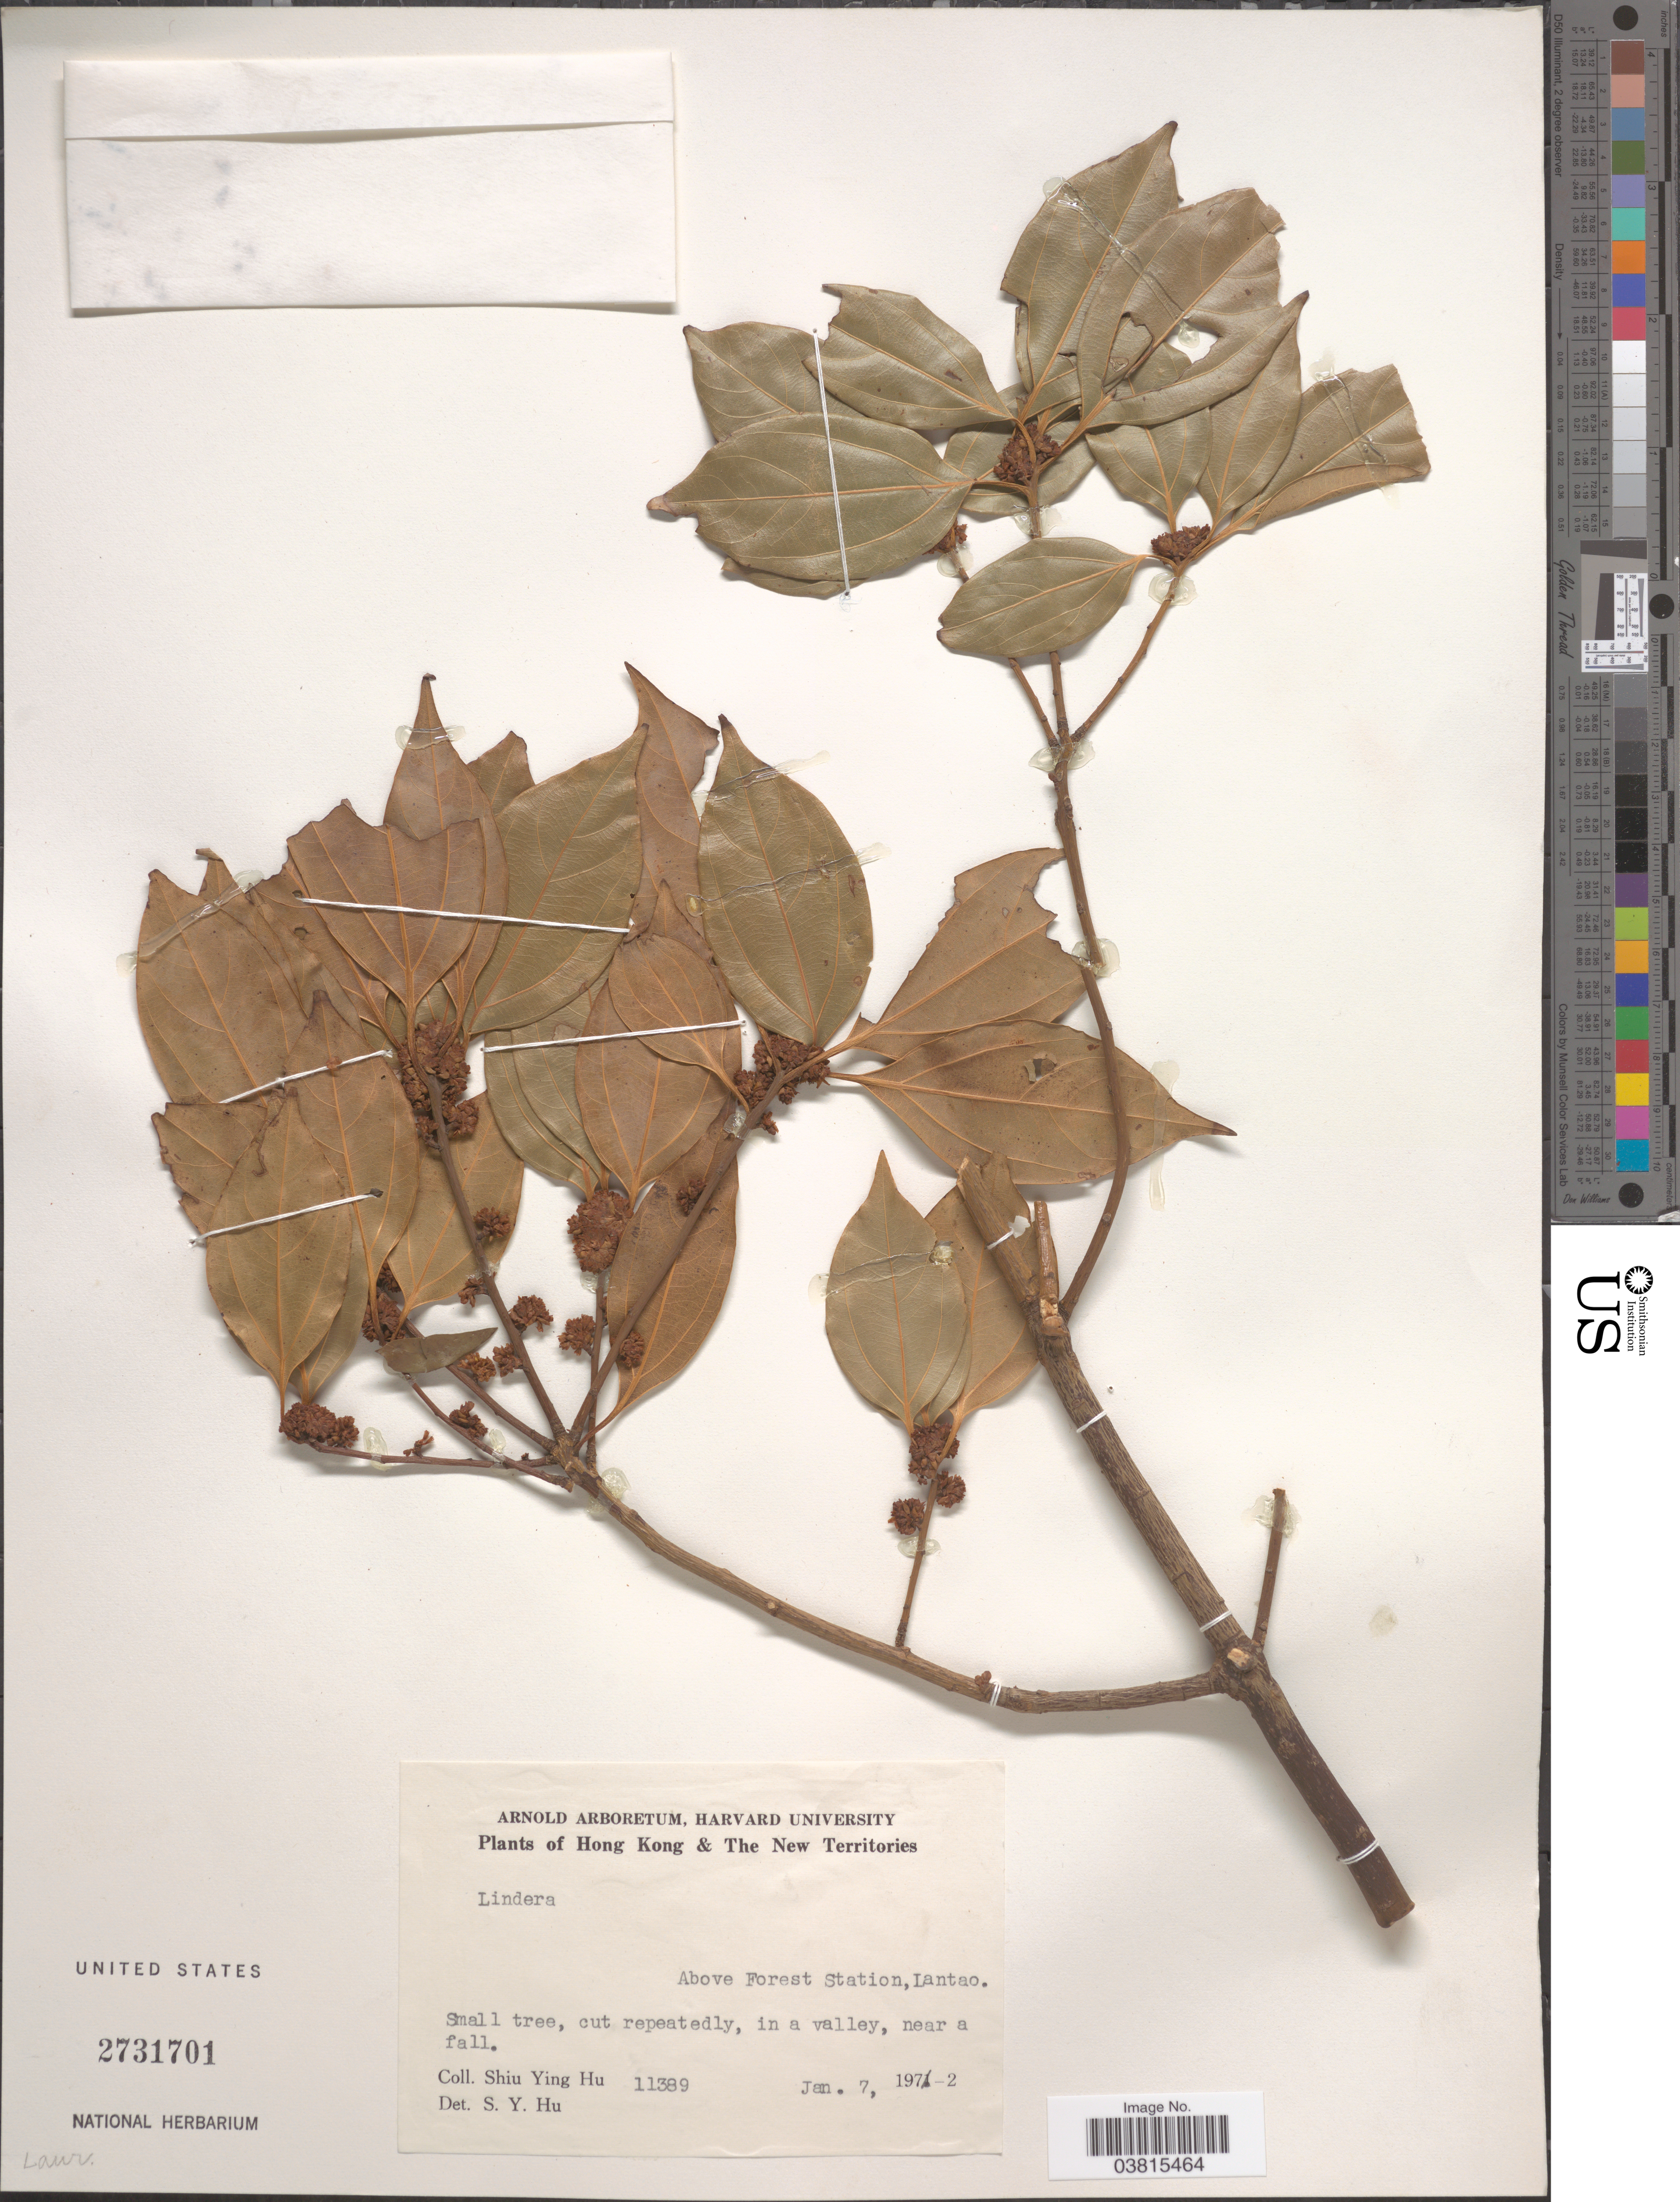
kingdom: Plantae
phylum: Tracheophyta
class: Magnoliopsida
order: Laurales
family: Lauraceae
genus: Lindera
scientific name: Lindera sp.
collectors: S. Y. Hu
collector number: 11389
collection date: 1972-01-07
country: China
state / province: Hong Kong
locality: The New Territories. Above Forest Station, Lantao. In a valley, near a fall.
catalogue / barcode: US 2731701